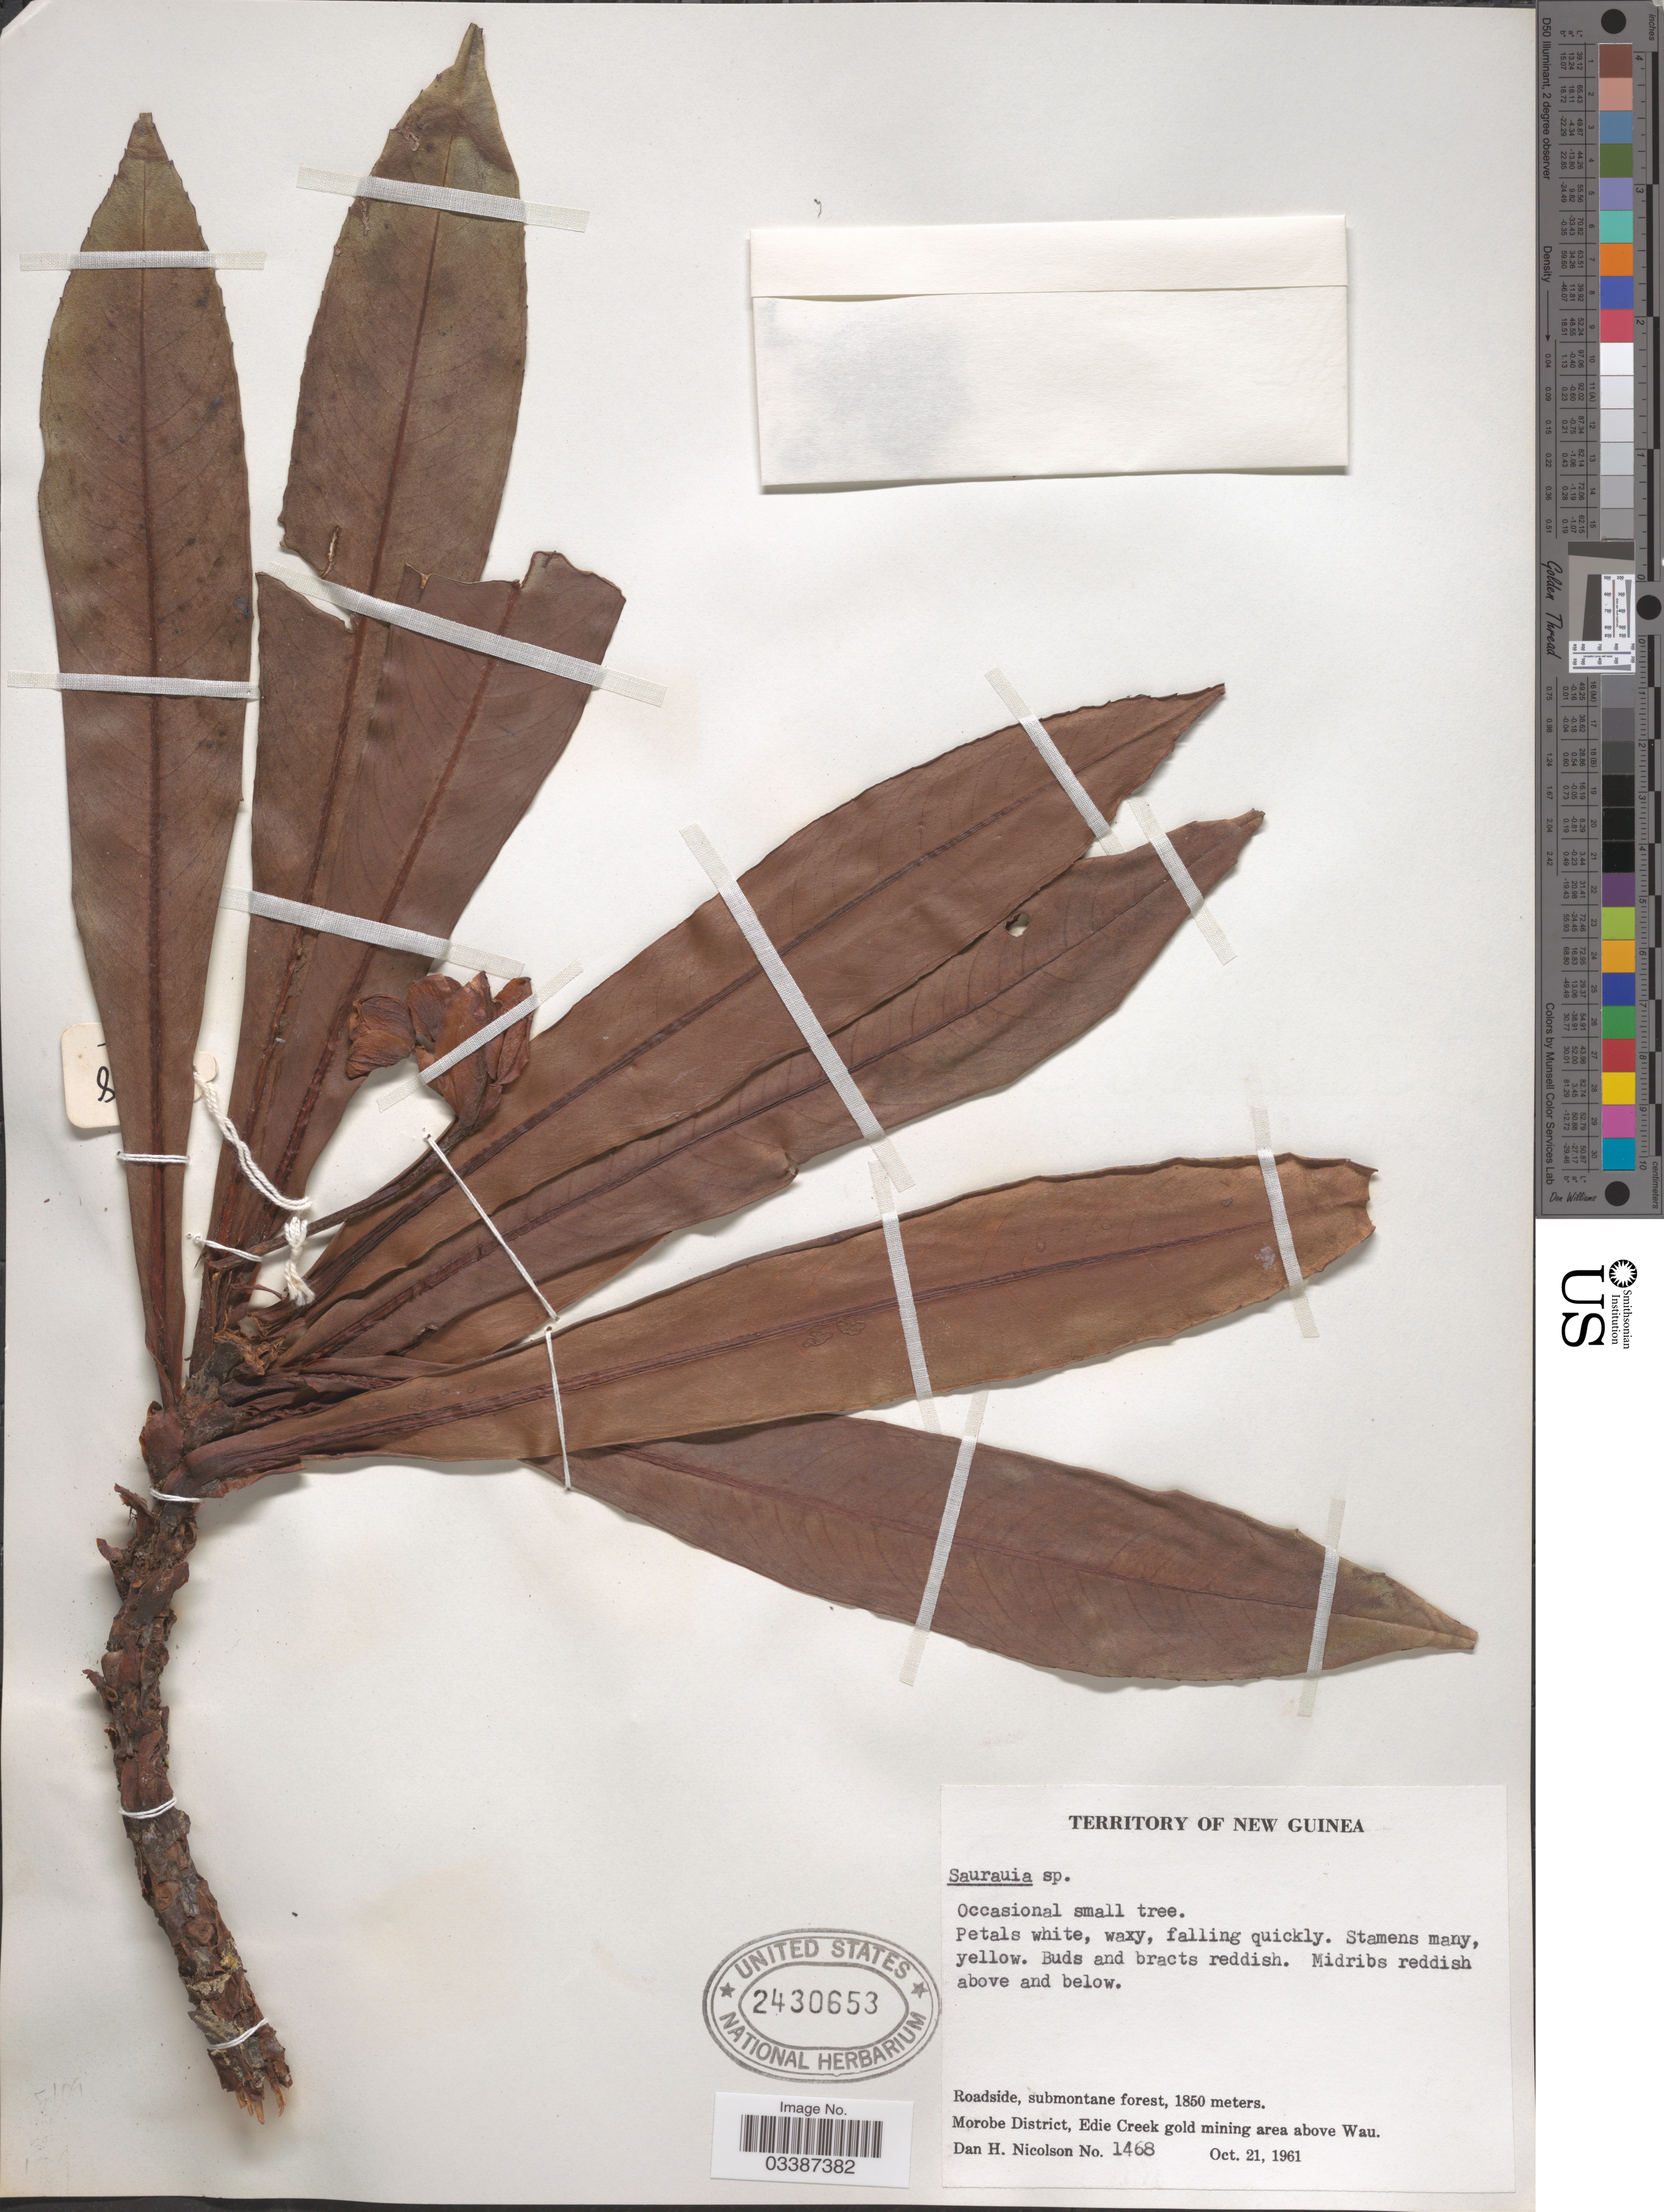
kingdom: Plantae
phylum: Tracheophyta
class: Magnoliopsida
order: Ericales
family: Actinidiaceae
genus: Saurauia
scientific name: Saurauia sp.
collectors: D. H. Nicolson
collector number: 1468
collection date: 1961-10-21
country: Papua New Guinea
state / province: Morobe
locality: Territory of New Guinea. Morobe District, Edie Creek gold mining area above Wau.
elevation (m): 1850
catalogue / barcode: US 2430653